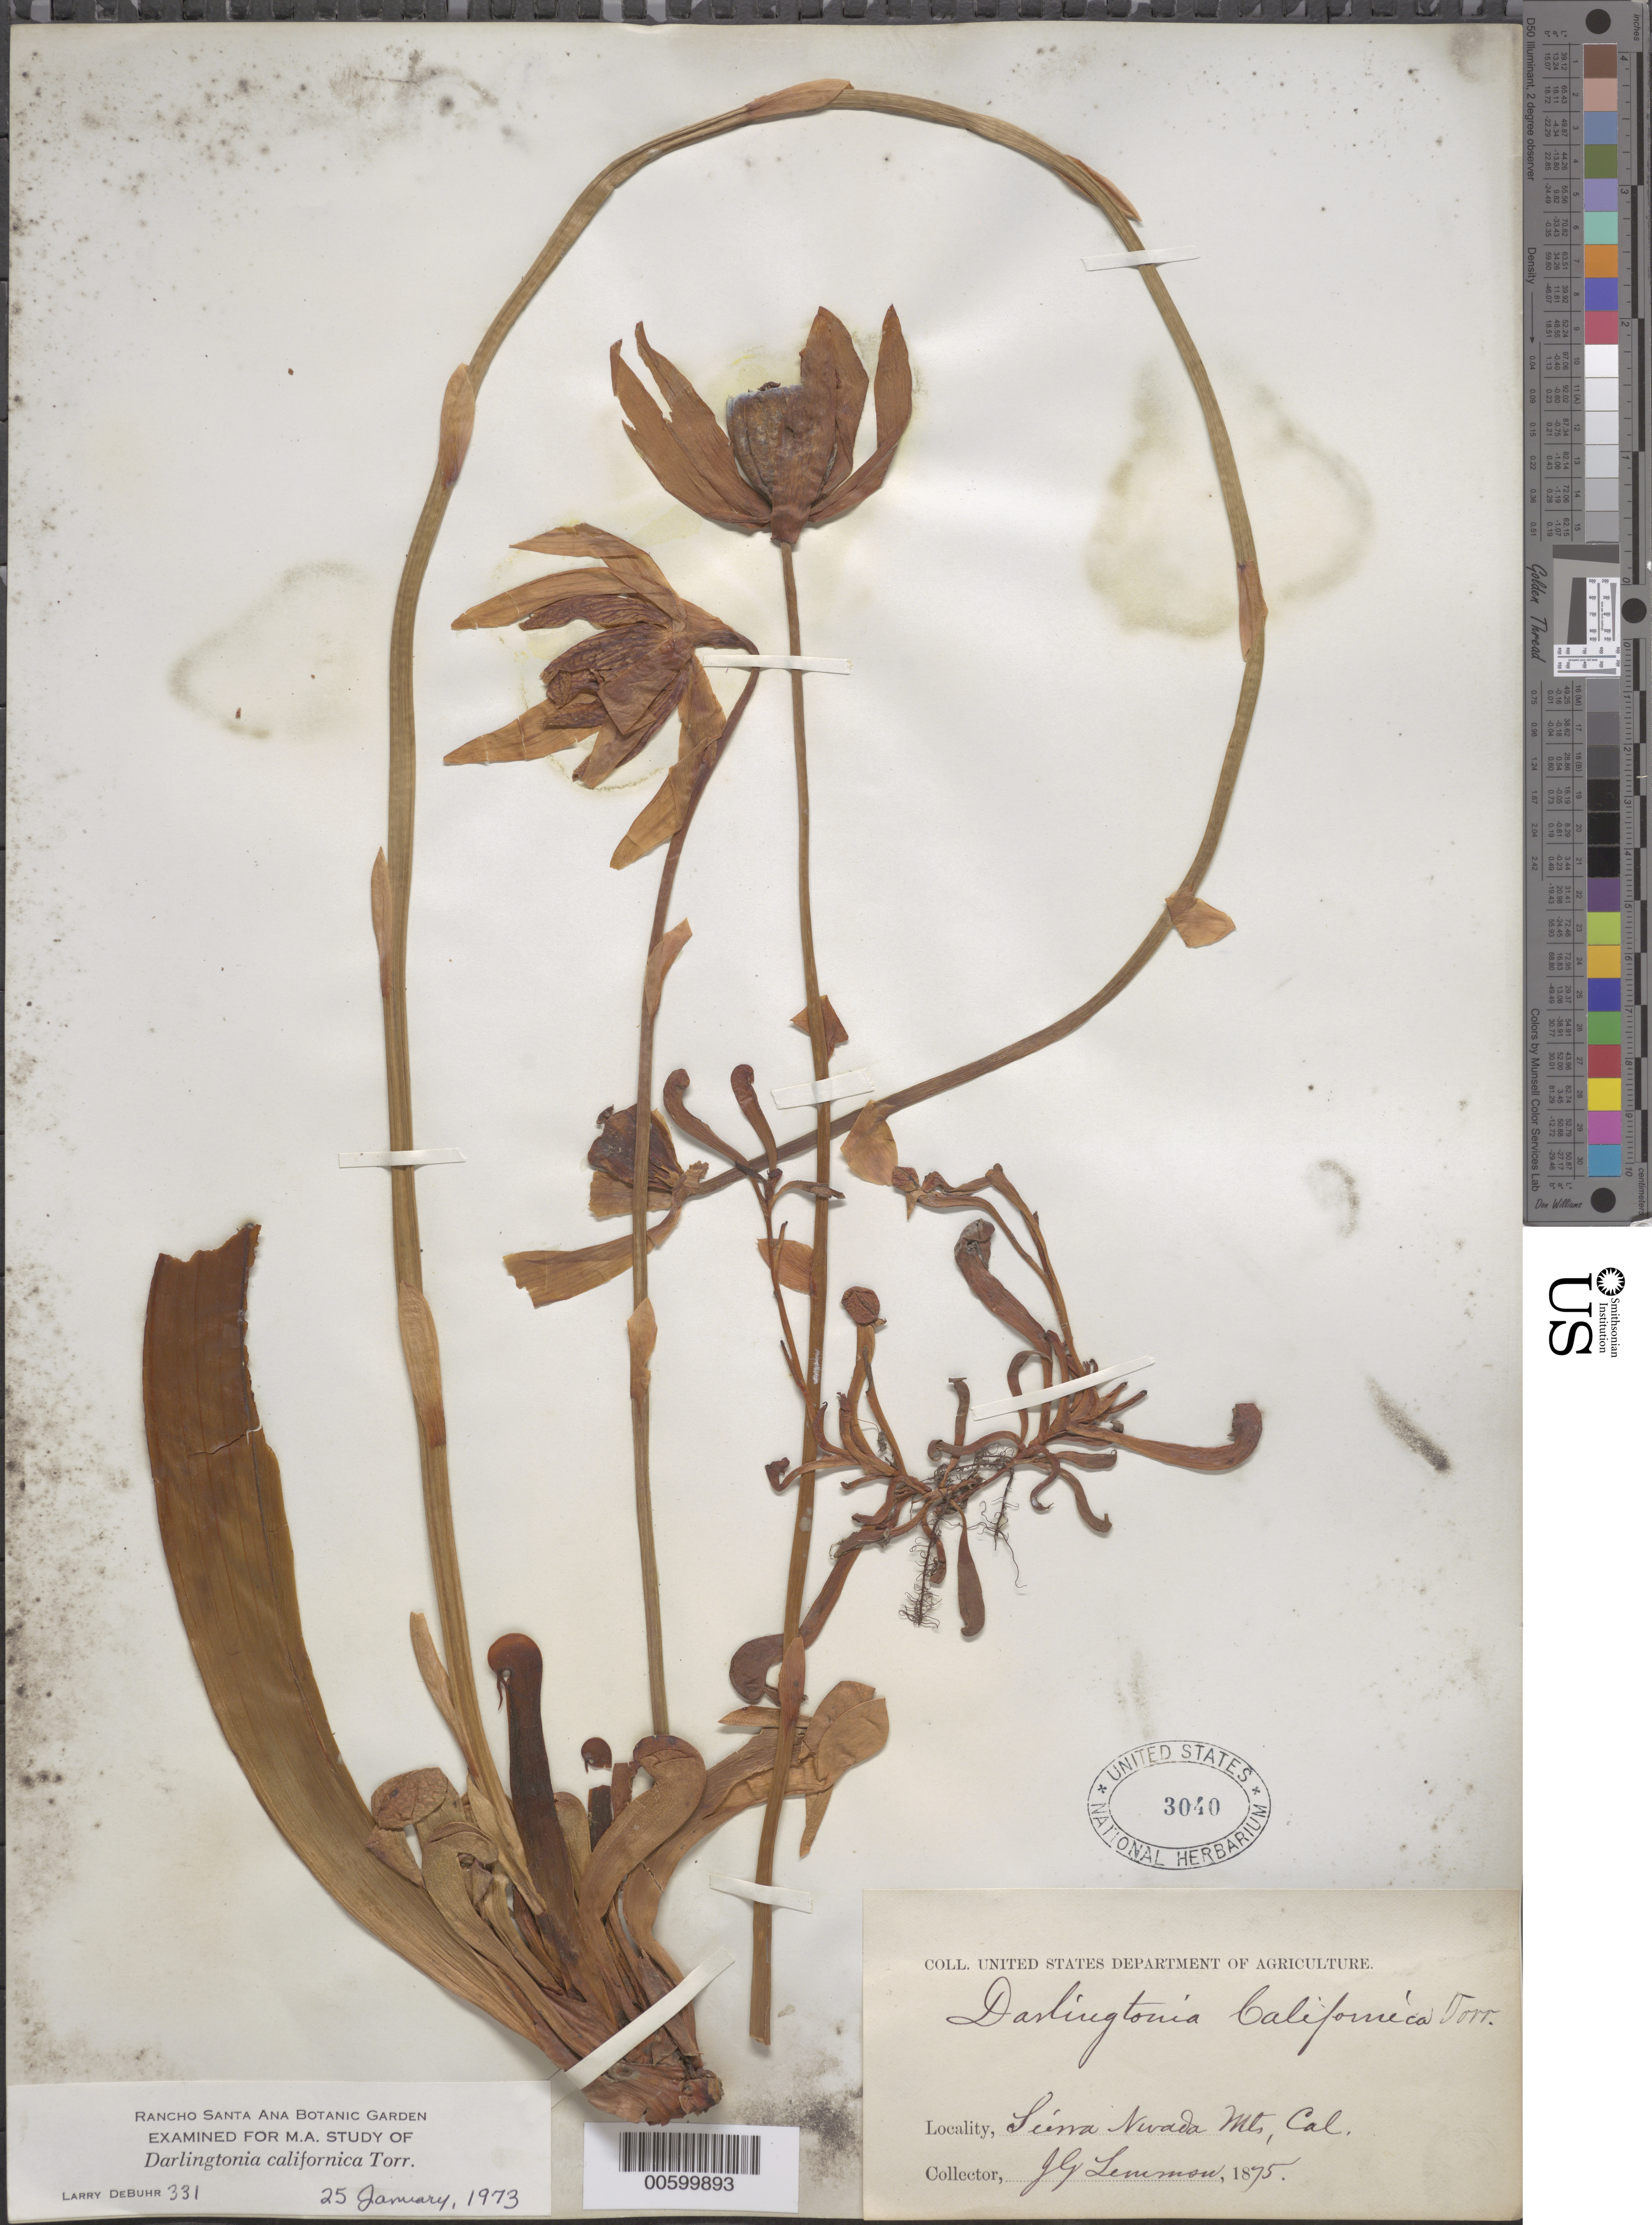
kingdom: Plantae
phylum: Tracheophyta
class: Magnoliopsida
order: Ericales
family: Sarraceniaceae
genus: Darlingtonia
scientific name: Darlingtonia californica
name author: Torr.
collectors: J. G. Lemmon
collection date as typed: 1875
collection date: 1875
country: United States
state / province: California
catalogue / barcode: US 3040